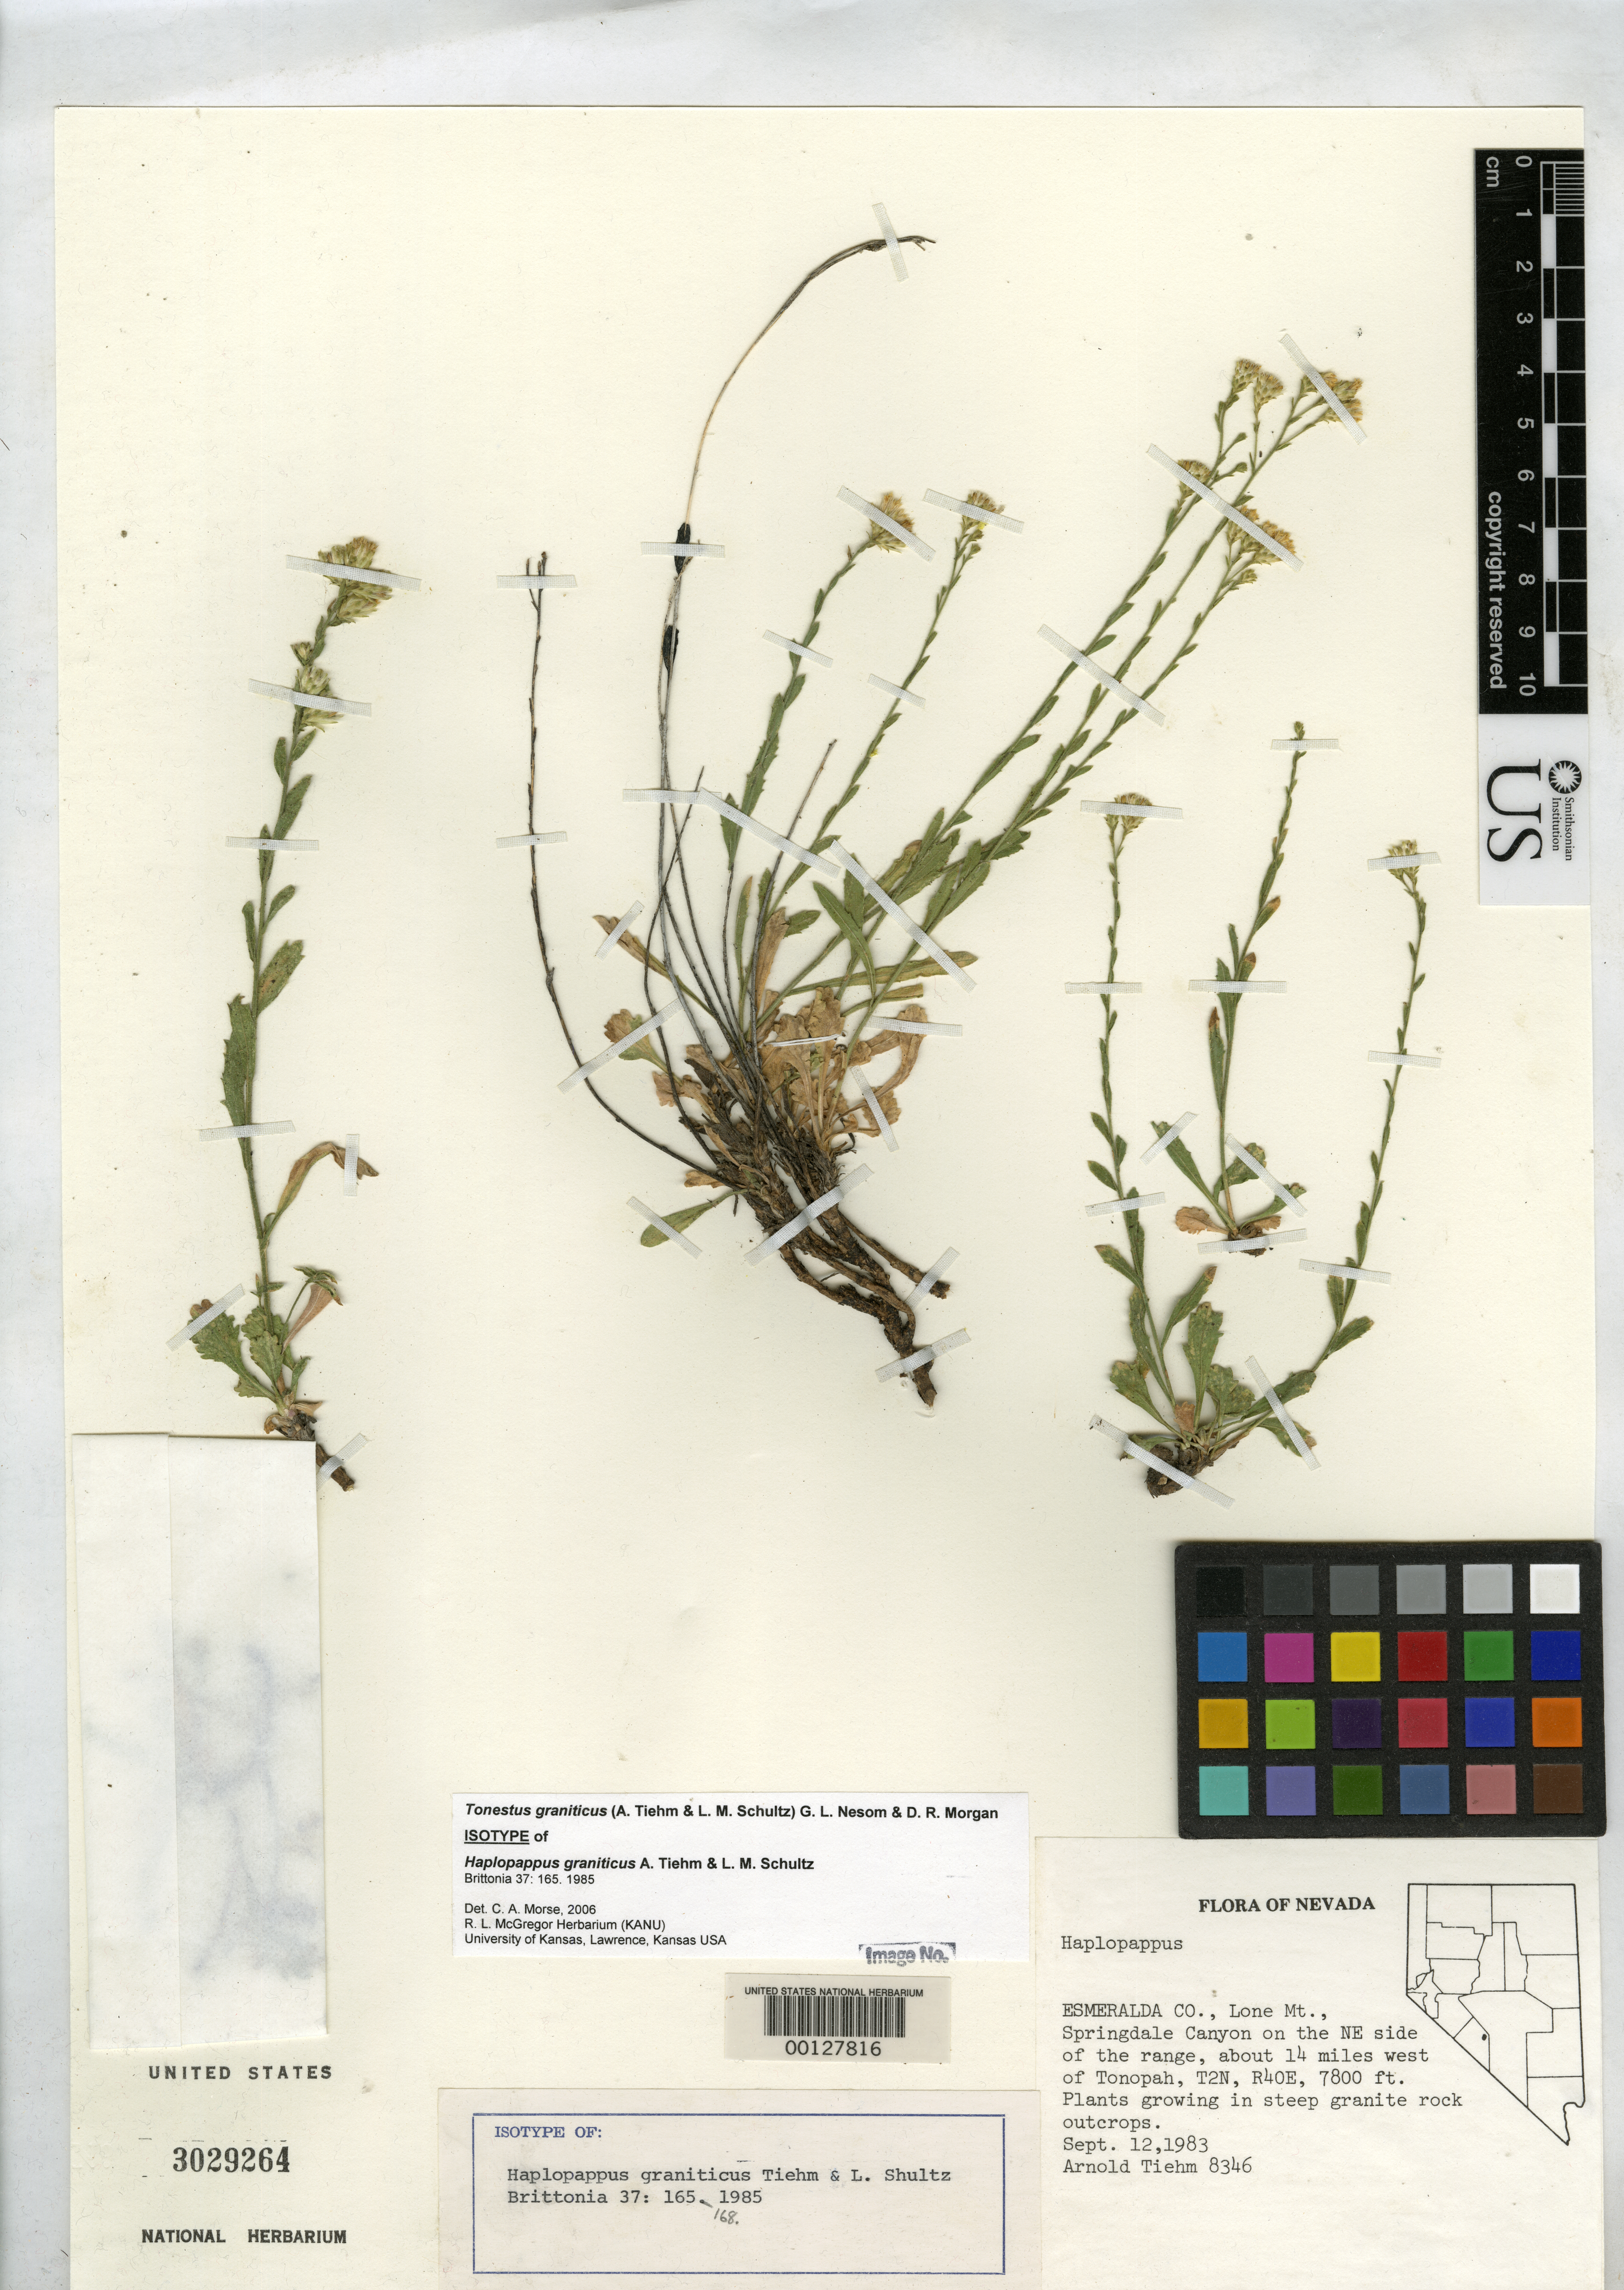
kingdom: Plantae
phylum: Tracheophyta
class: Magnoliopsida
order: Asterales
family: Asteraceae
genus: Haplopappus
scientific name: Haplopappus graniticus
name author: Tiehm & L.M. Shultz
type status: Isotype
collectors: A. Tiehm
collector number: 8346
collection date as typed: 09 Dec 1983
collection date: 1983-12-09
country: United States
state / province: Nevada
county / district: Esmeralda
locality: Lone Mt.: Springdale Canyon, W of Tonopah.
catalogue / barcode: US 3029264